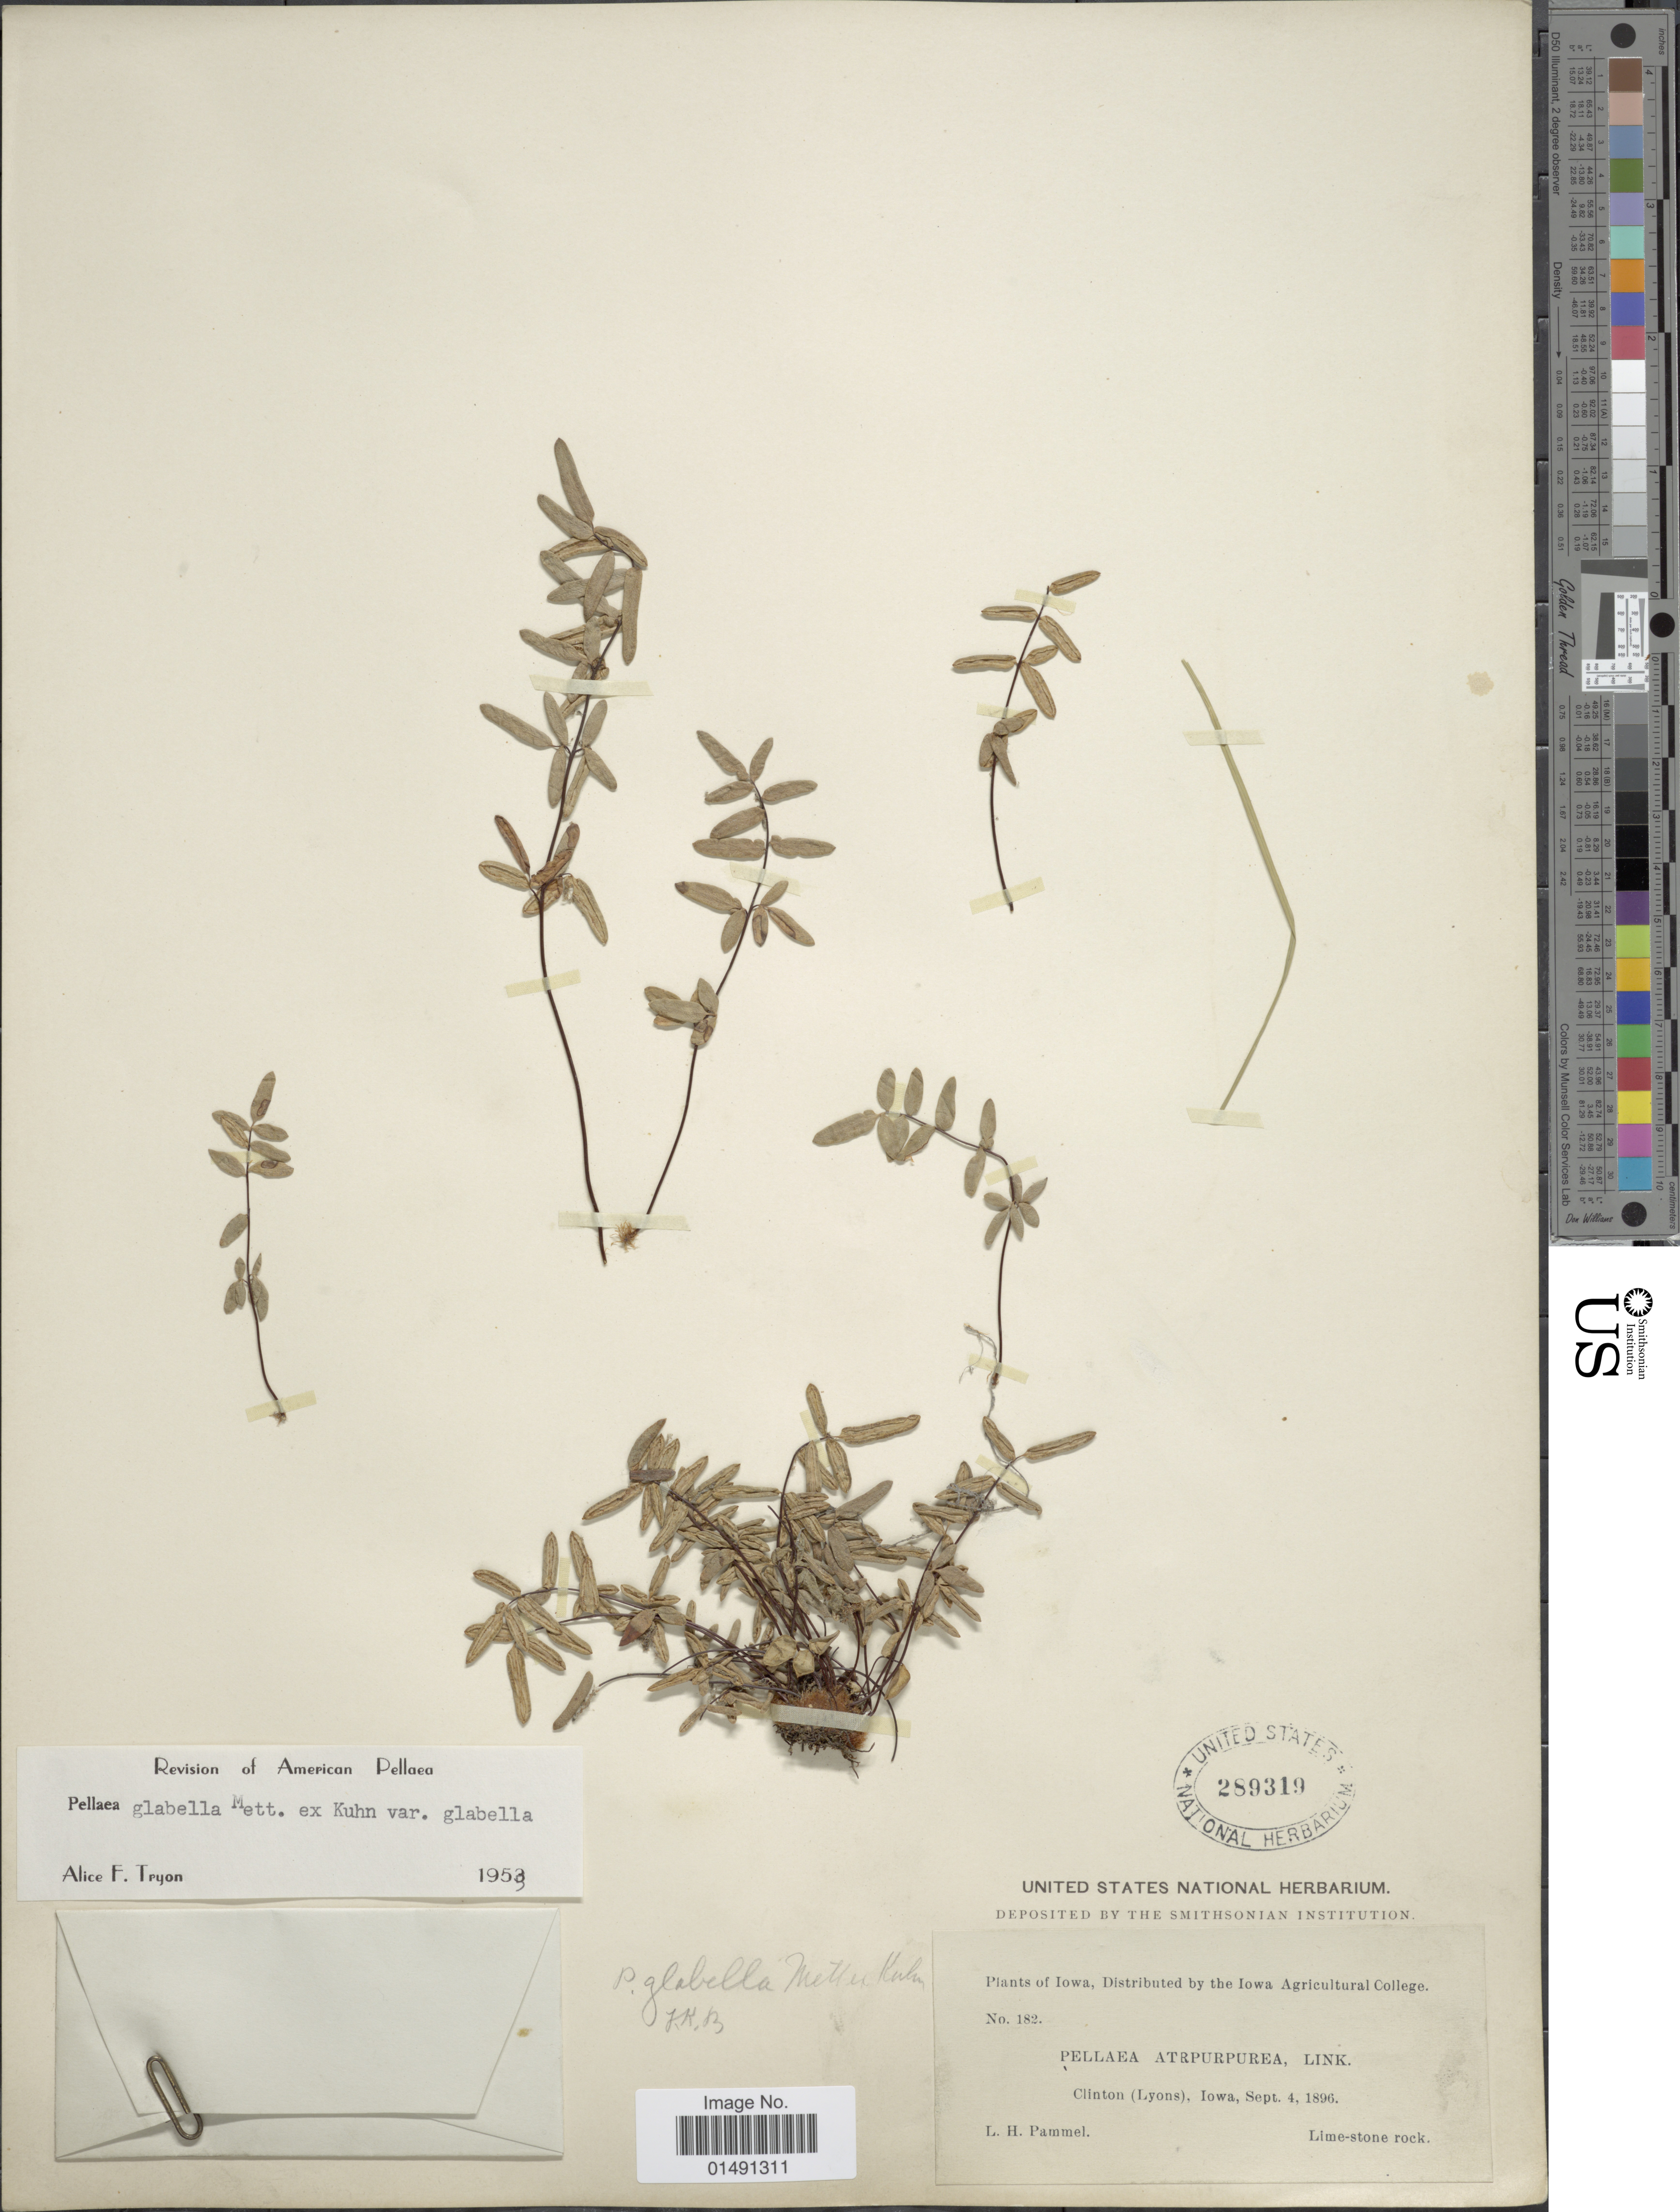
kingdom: Plantae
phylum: Tracheophyta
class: Polypodiopsida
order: Polypodiales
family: Pteridaceae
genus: Pellaea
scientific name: Pellaea glabella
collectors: L. Pammel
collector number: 182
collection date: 1896-09-04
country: United States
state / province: Iowa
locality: Clinton (Lyons)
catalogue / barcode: US 289319